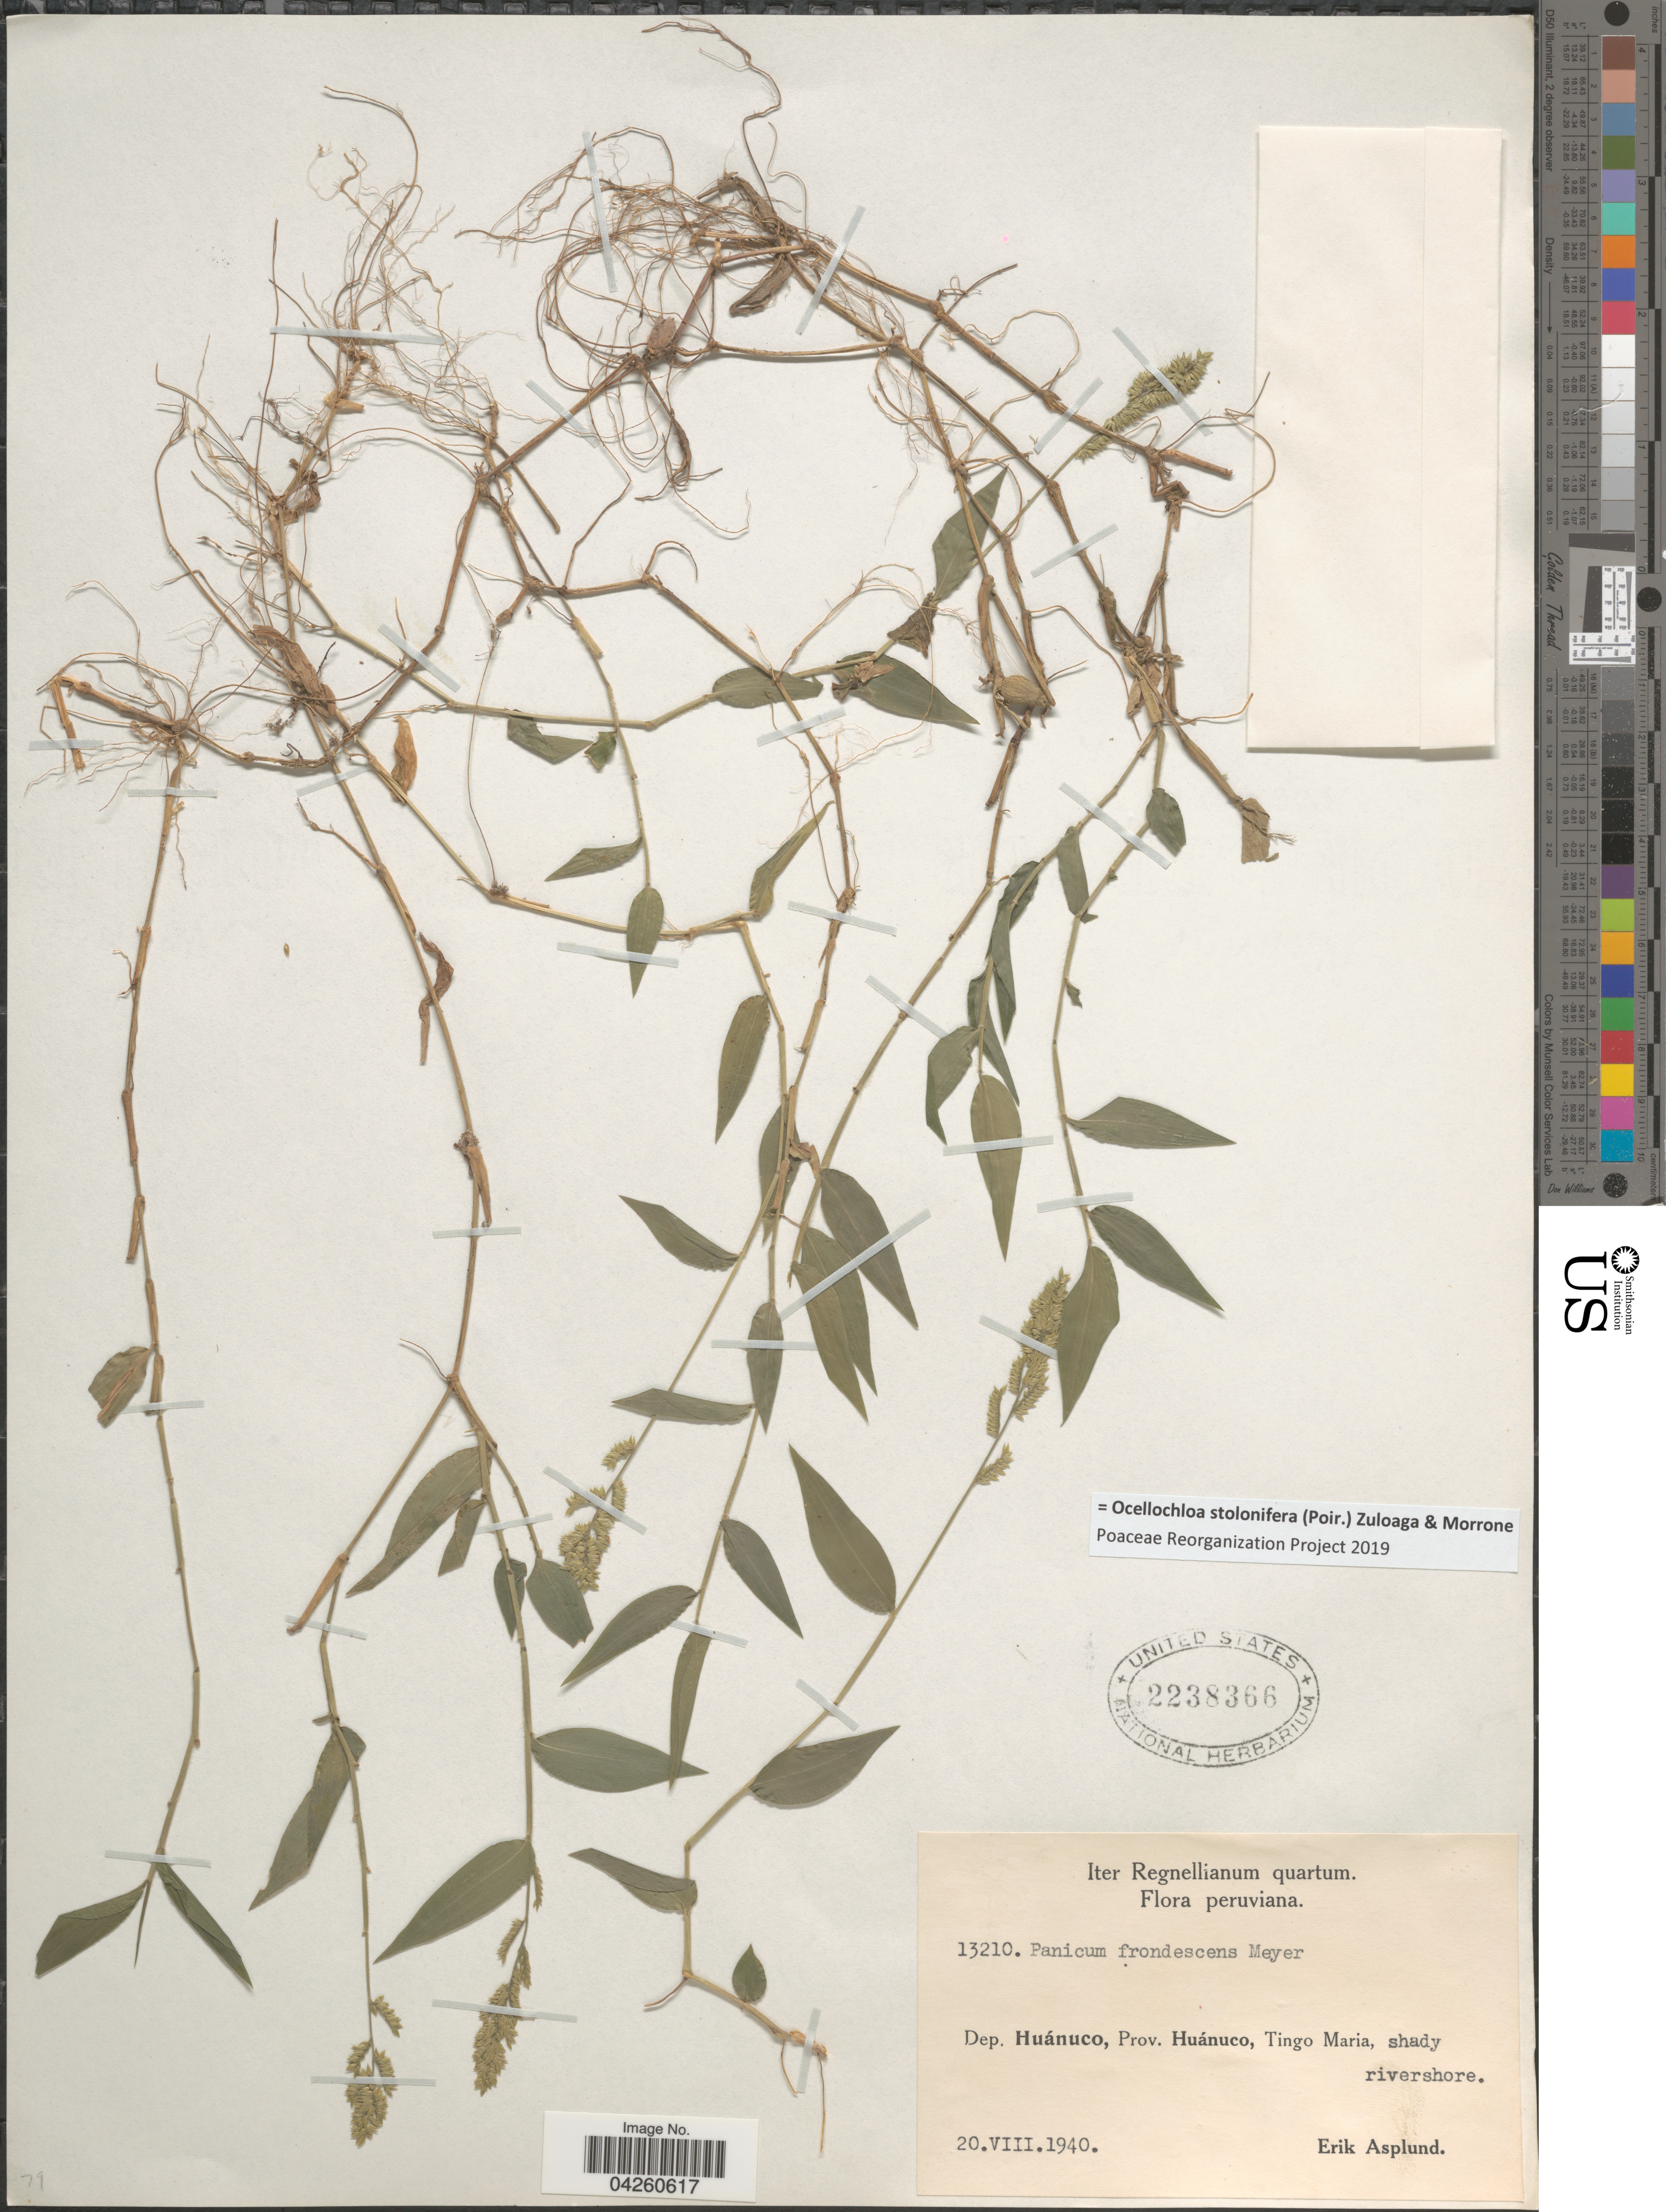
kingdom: Plantae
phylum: Tracheophyta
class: Liliopsida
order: Poales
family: Poaceae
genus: Ocellochloa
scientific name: Ocellochloa stolonifera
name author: (Poir.) Zuloaga & Morrone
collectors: E. Asplund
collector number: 13210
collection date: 1940-08-20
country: Peru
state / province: Huánuco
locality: Iter Regnellianum quartum. Peruviana. Dep. Huánuco, Prov. Huánuco, Tingo Maria, shady rivershore.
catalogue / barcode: US 2238366